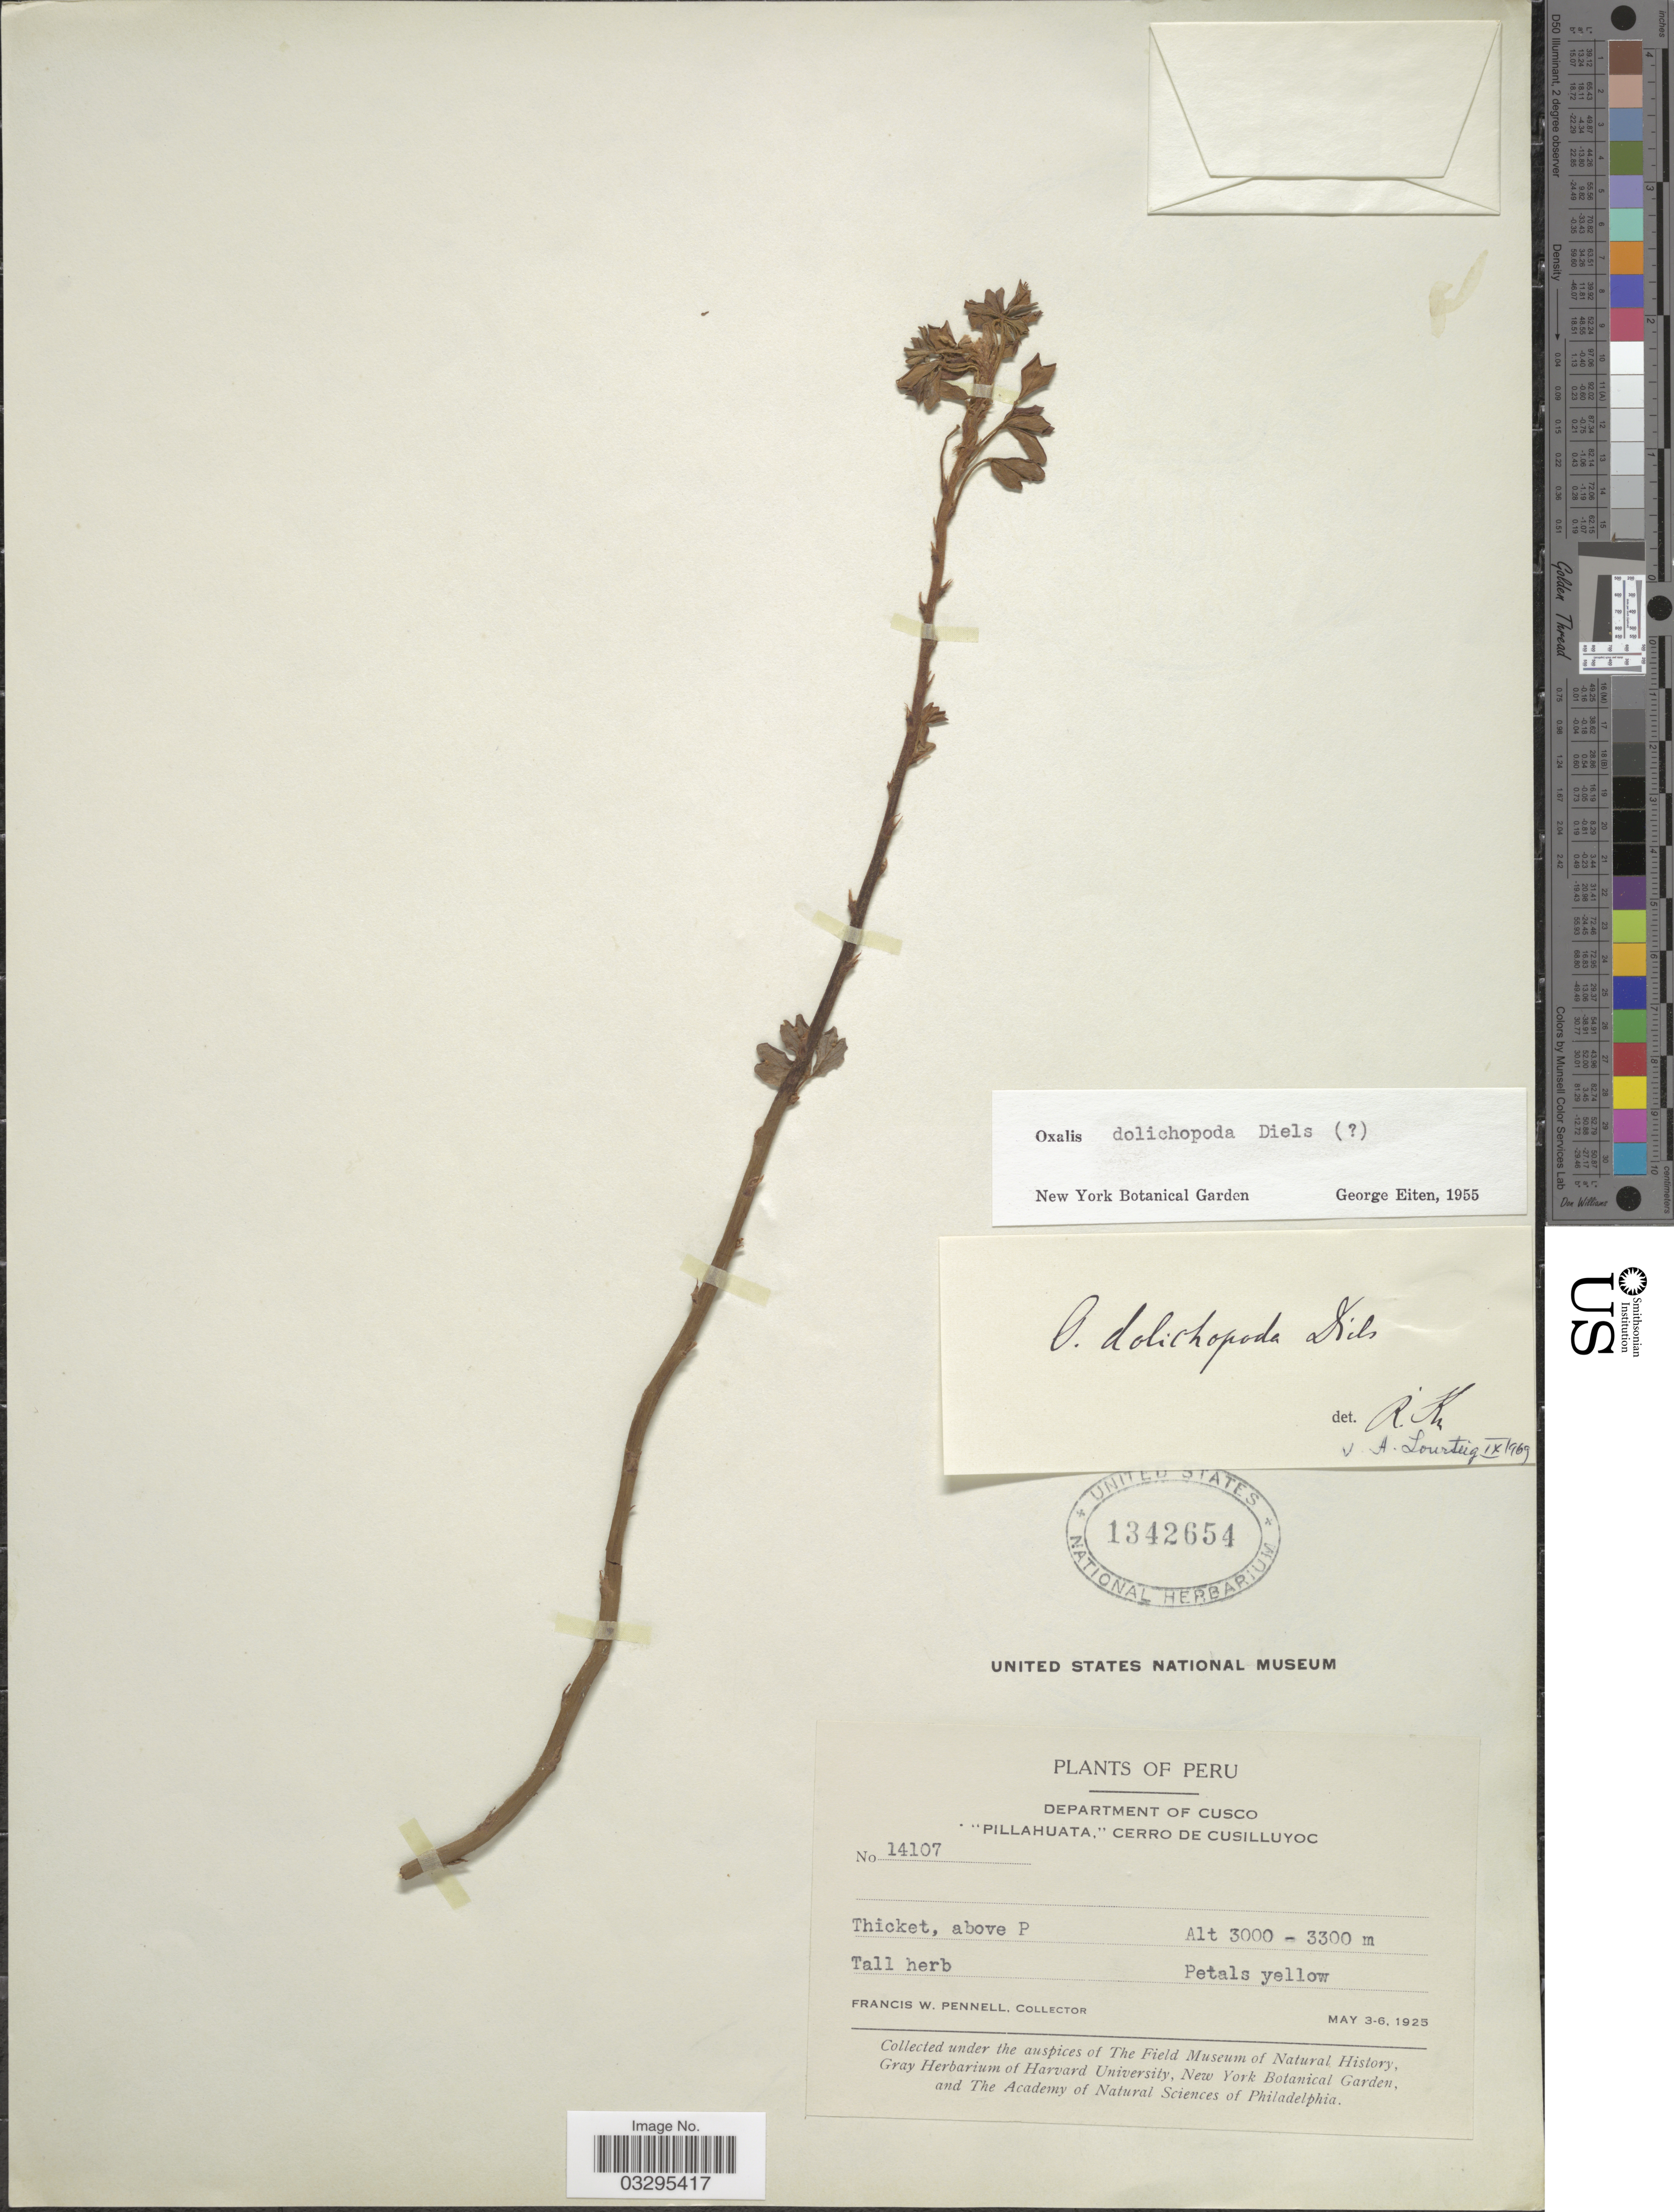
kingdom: Plantae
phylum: Tracheophyta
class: Magnoliopsida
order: Oxalidales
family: Oxalidaceae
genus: Oxalis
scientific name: Oxalis dolichopoda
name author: Diels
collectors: F. W. Pennell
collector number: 14107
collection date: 1925-05-03/1925-05-06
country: Peru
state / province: Cusco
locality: Departmento of Cusco. "Pillahuata", cerro de Cusilluyoc. Thicket, above P.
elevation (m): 3000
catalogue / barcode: US 1342654